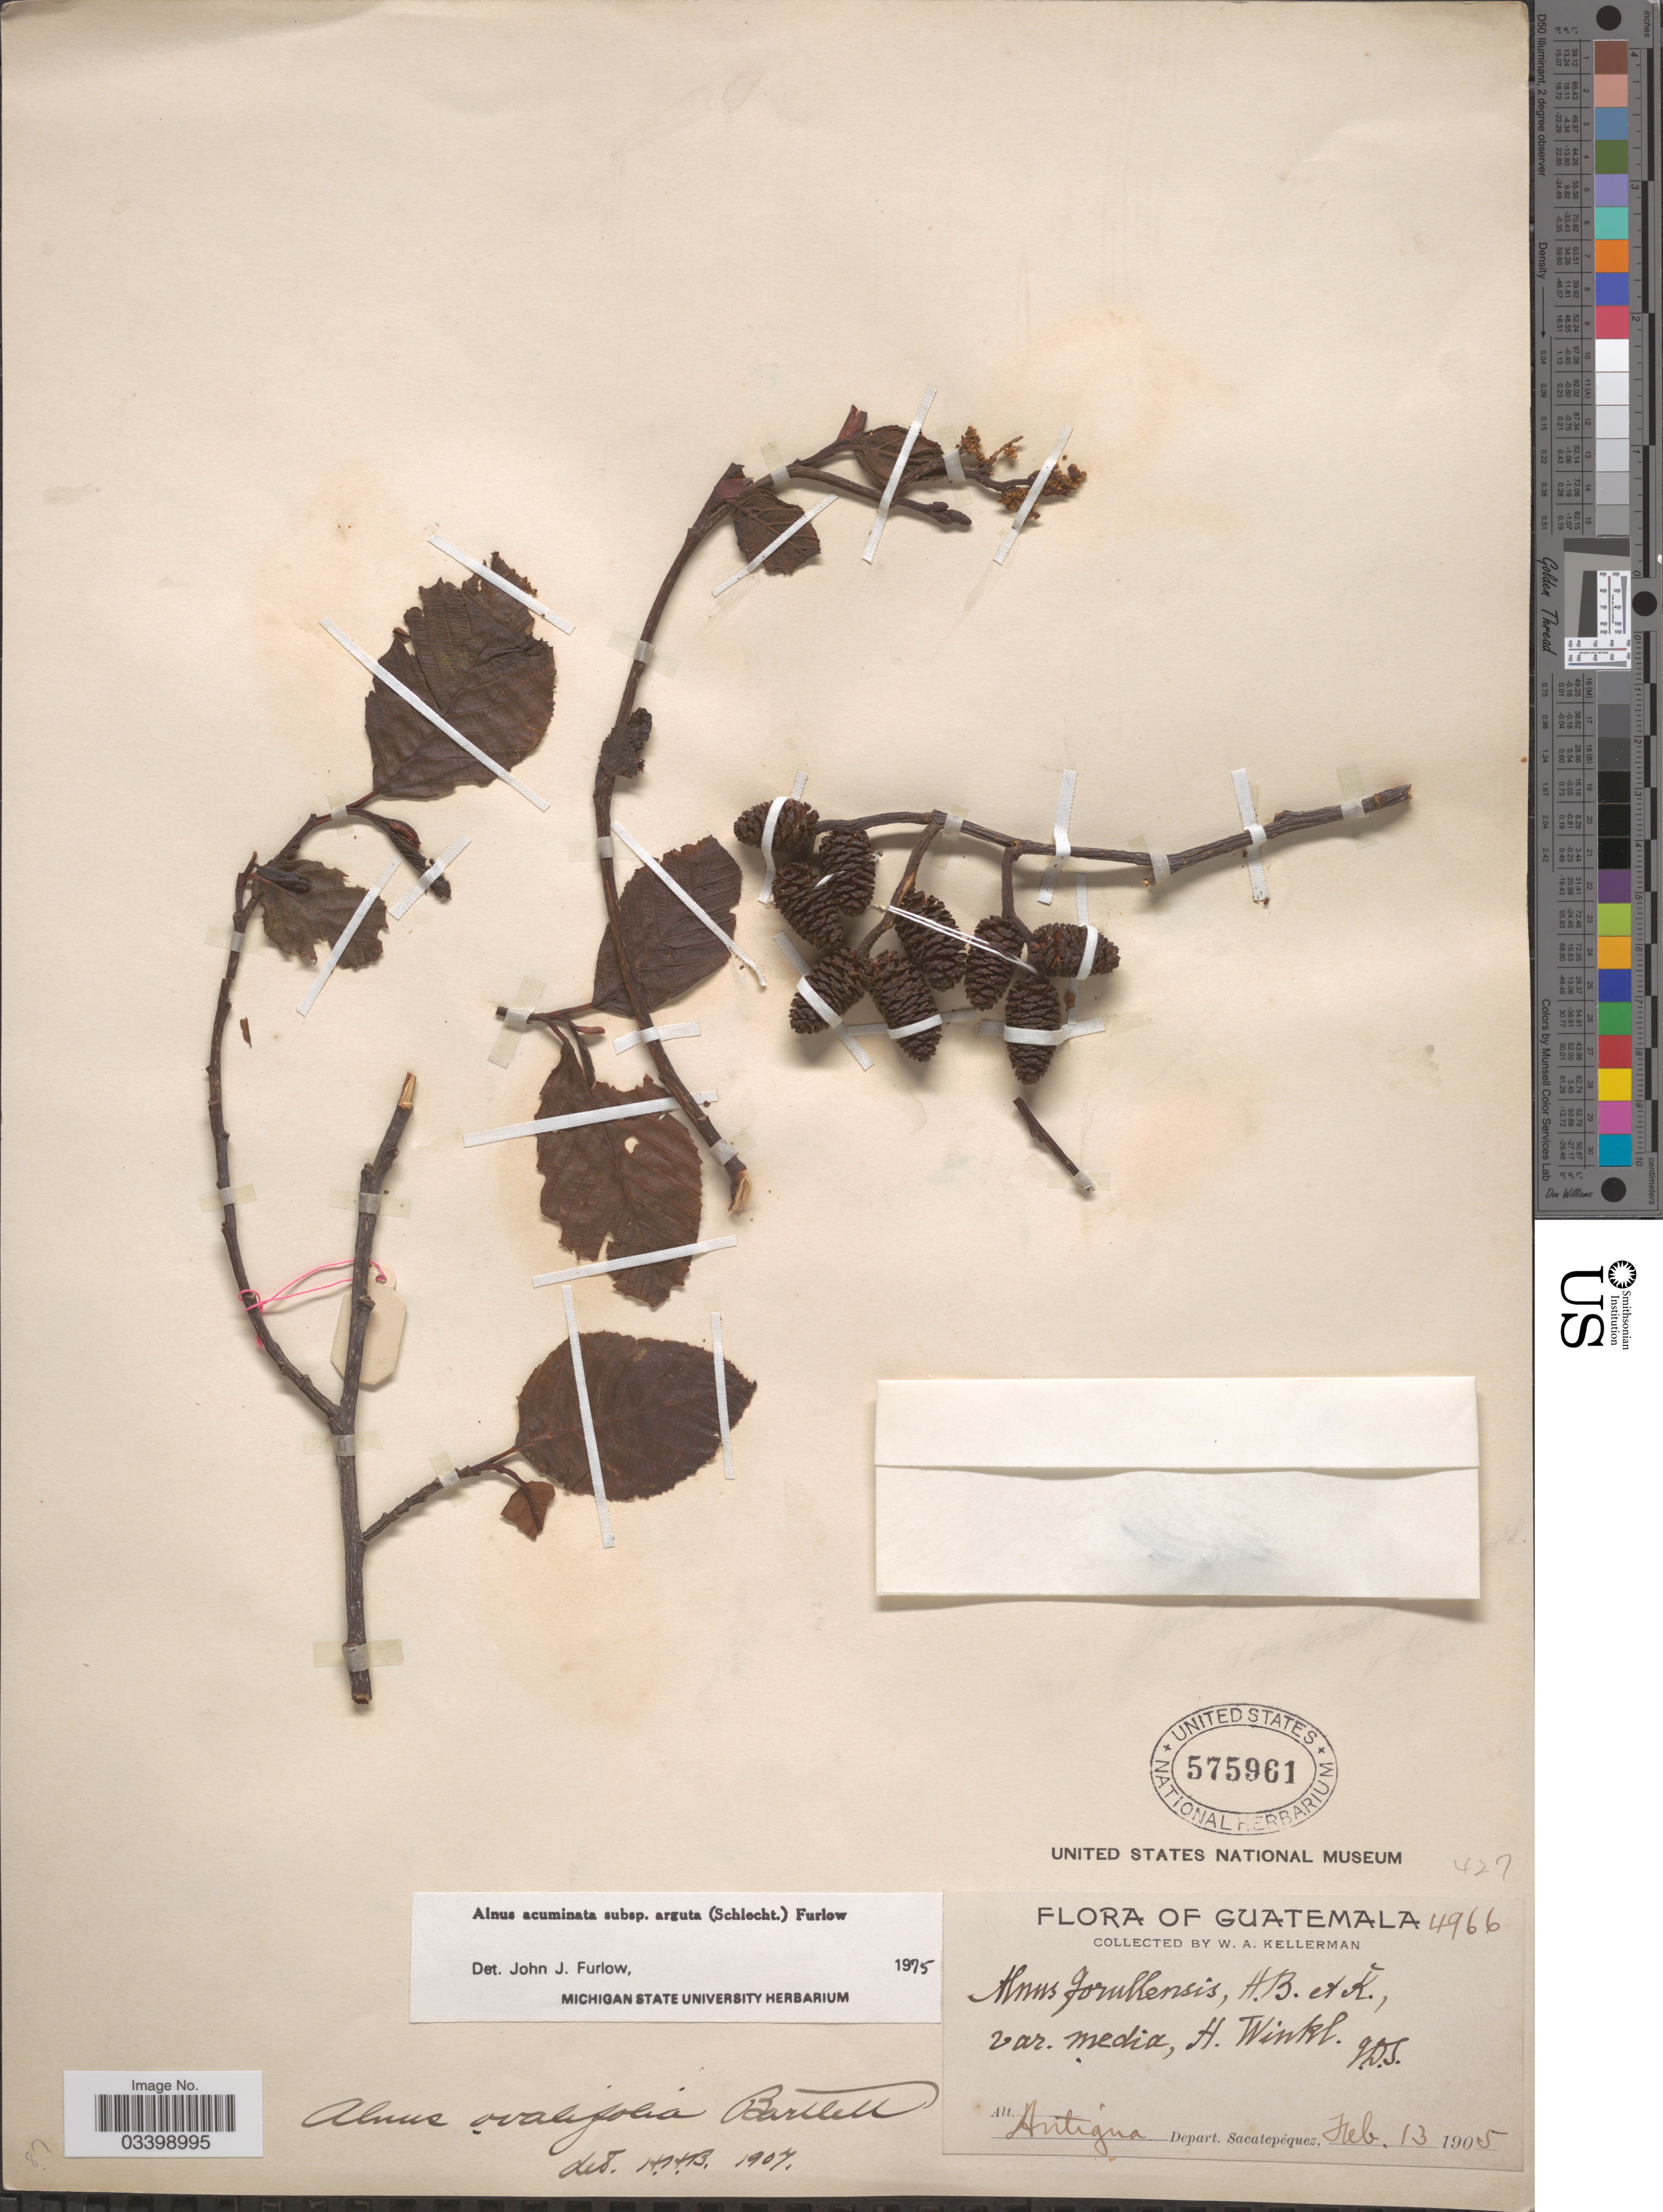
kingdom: Plantae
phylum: Tracheophyta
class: Magnoliopsida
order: Fagales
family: Betulaceae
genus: Alnus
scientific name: Alnus acuminata subsp. arguta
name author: (Schltdl.) Furlow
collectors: W. Kellerman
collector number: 4966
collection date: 1905-02-13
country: Guatemala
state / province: Sacatepéquez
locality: Antigua Depart. Sacatepéquez.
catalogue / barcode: US 575961